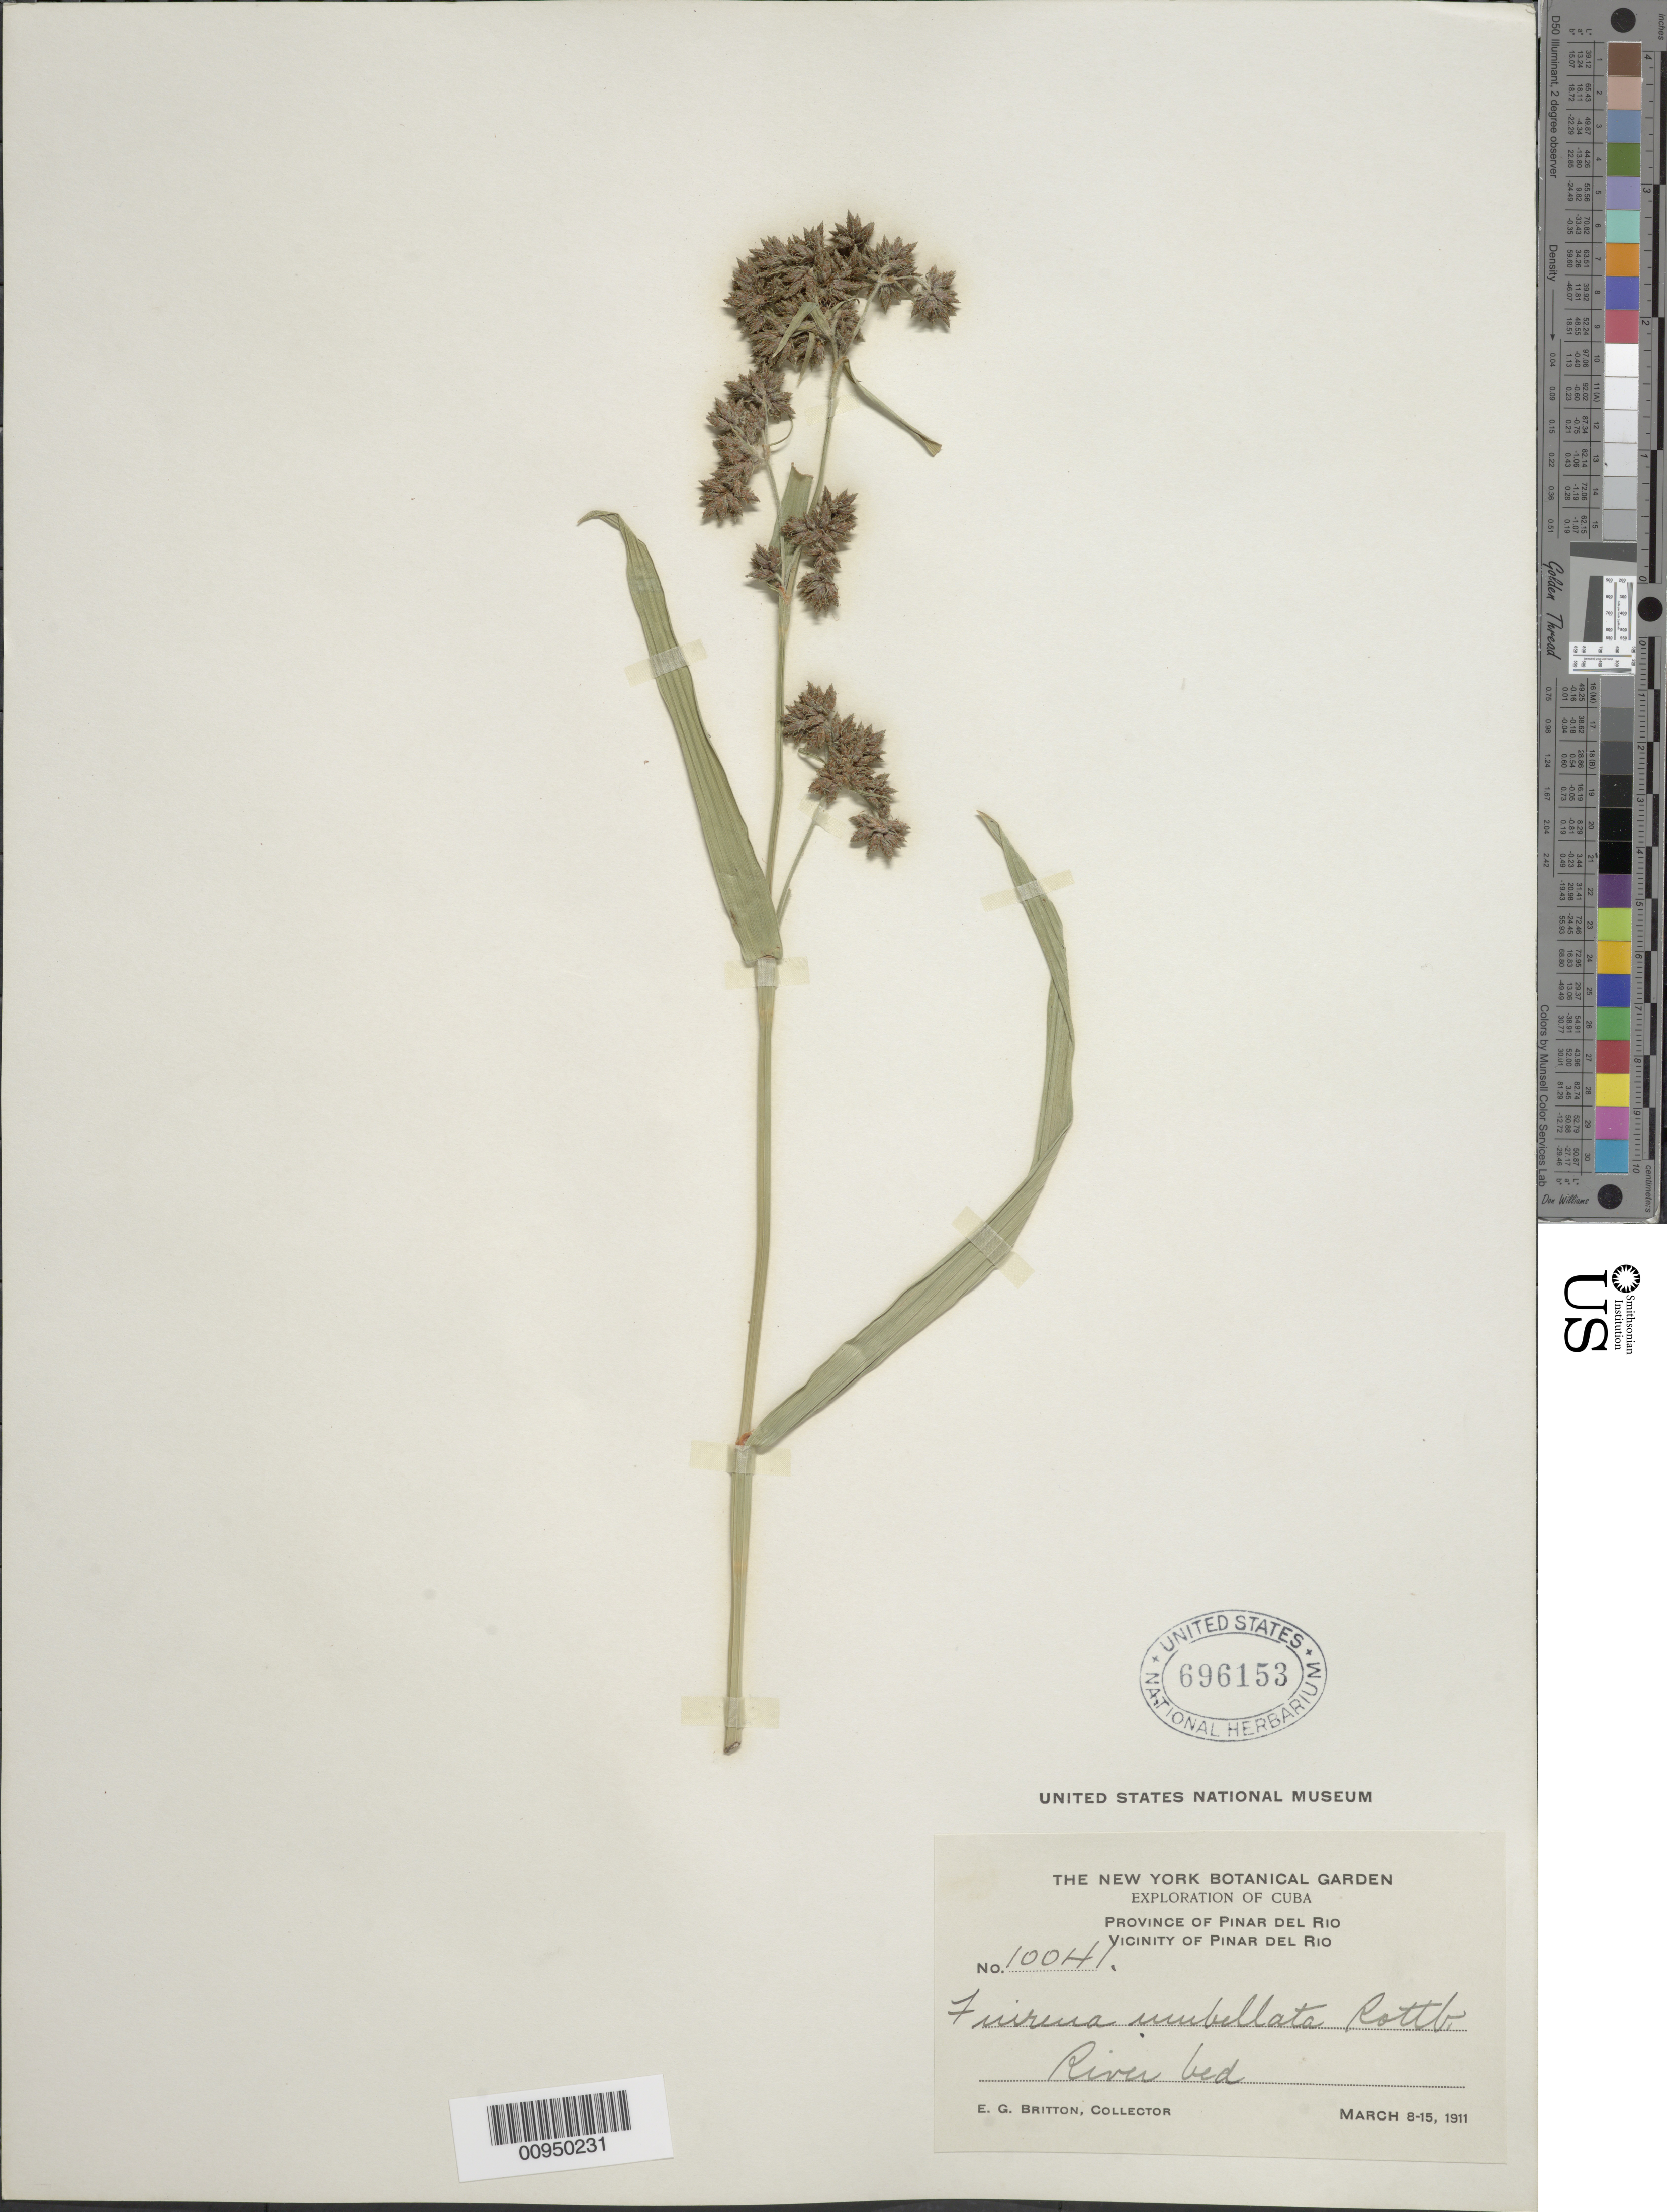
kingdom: Plantae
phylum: Tracheophyta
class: Liliopsida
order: Poales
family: Cyperaceae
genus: Fuirena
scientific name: Fuirena umbellata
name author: Rottb.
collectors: E. G. Britton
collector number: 10041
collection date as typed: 08 Mar 1911 to 15 Mar 1911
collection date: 1911-03-08/1911-03-15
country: Cuba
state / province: Pinar del Rio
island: Cuba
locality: River in vicinity of Pinar del Rio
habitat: River bed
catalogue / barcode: US 696153